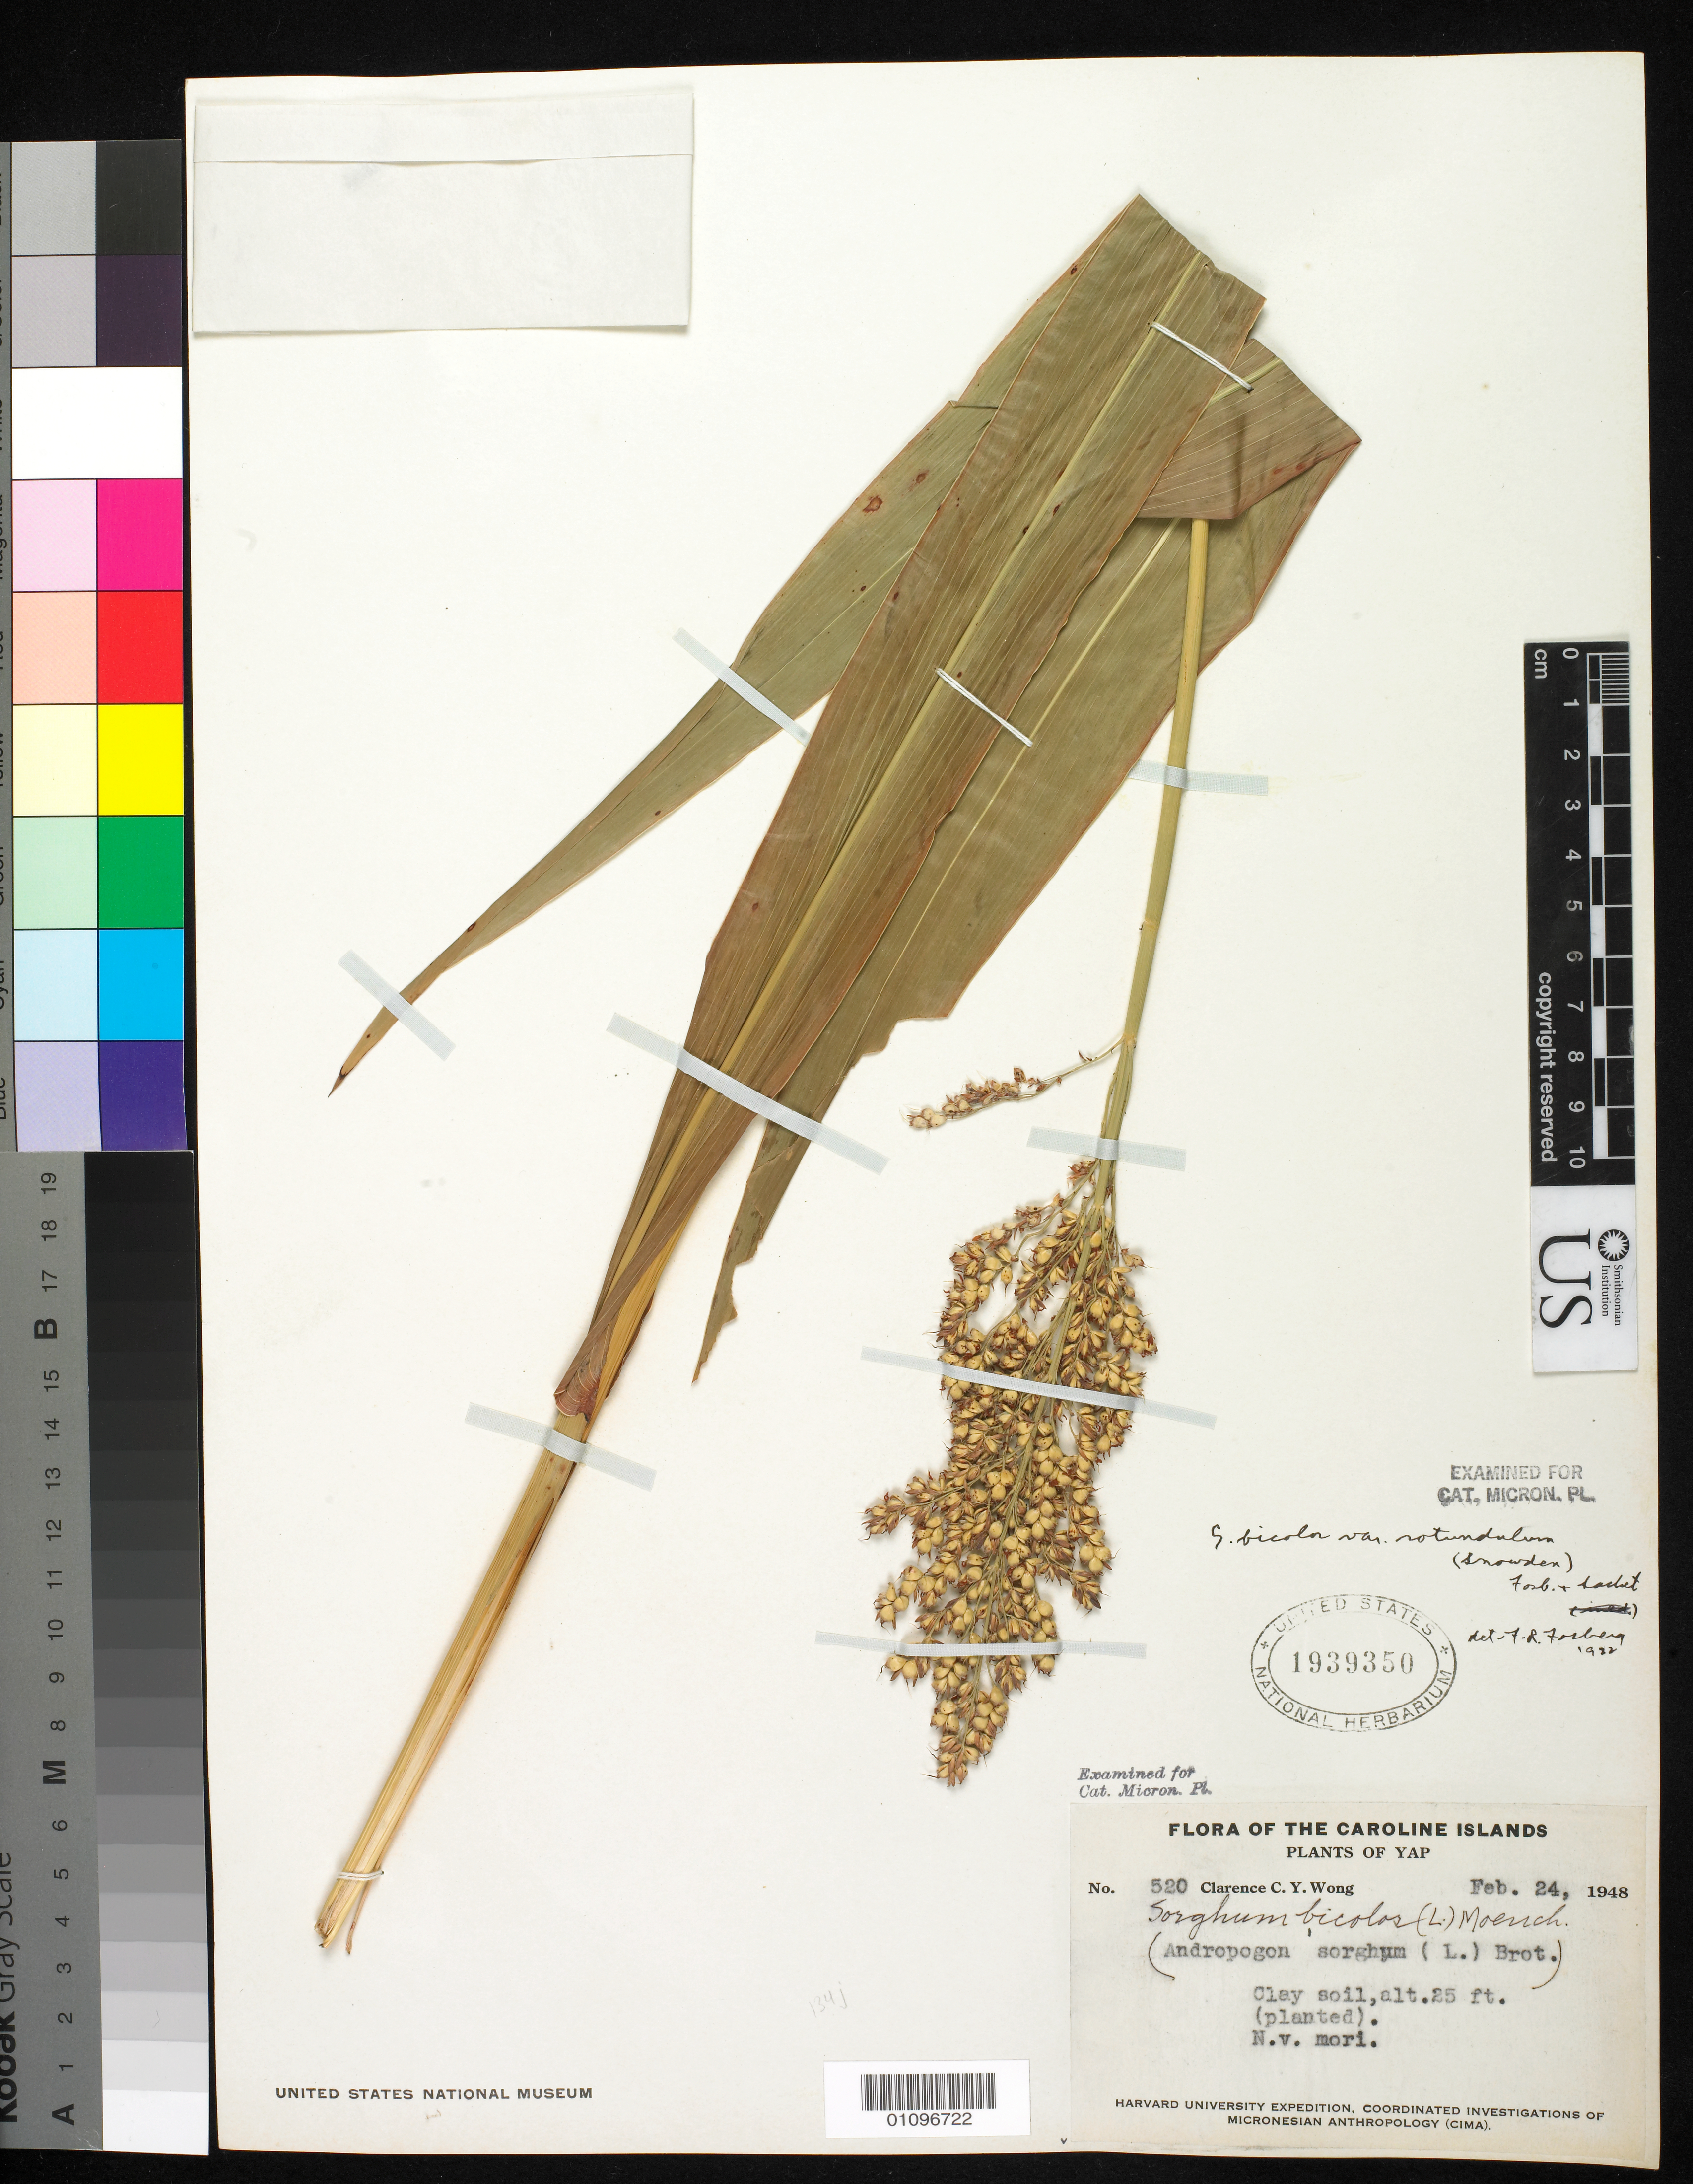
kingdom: Plantae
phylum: Tracheophyta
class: Liliopsida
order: Poales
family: Poaceae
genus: Sorghum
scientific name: Sorghum bicolor var. rotundulum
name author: (Snowden) Fosberg & Sachet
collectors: C. Y. C. Wong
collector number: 520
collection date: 1948-02-24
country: Micronesia, Federated States of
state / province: Yap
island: Yap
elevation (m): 8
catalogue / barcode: US 1939350